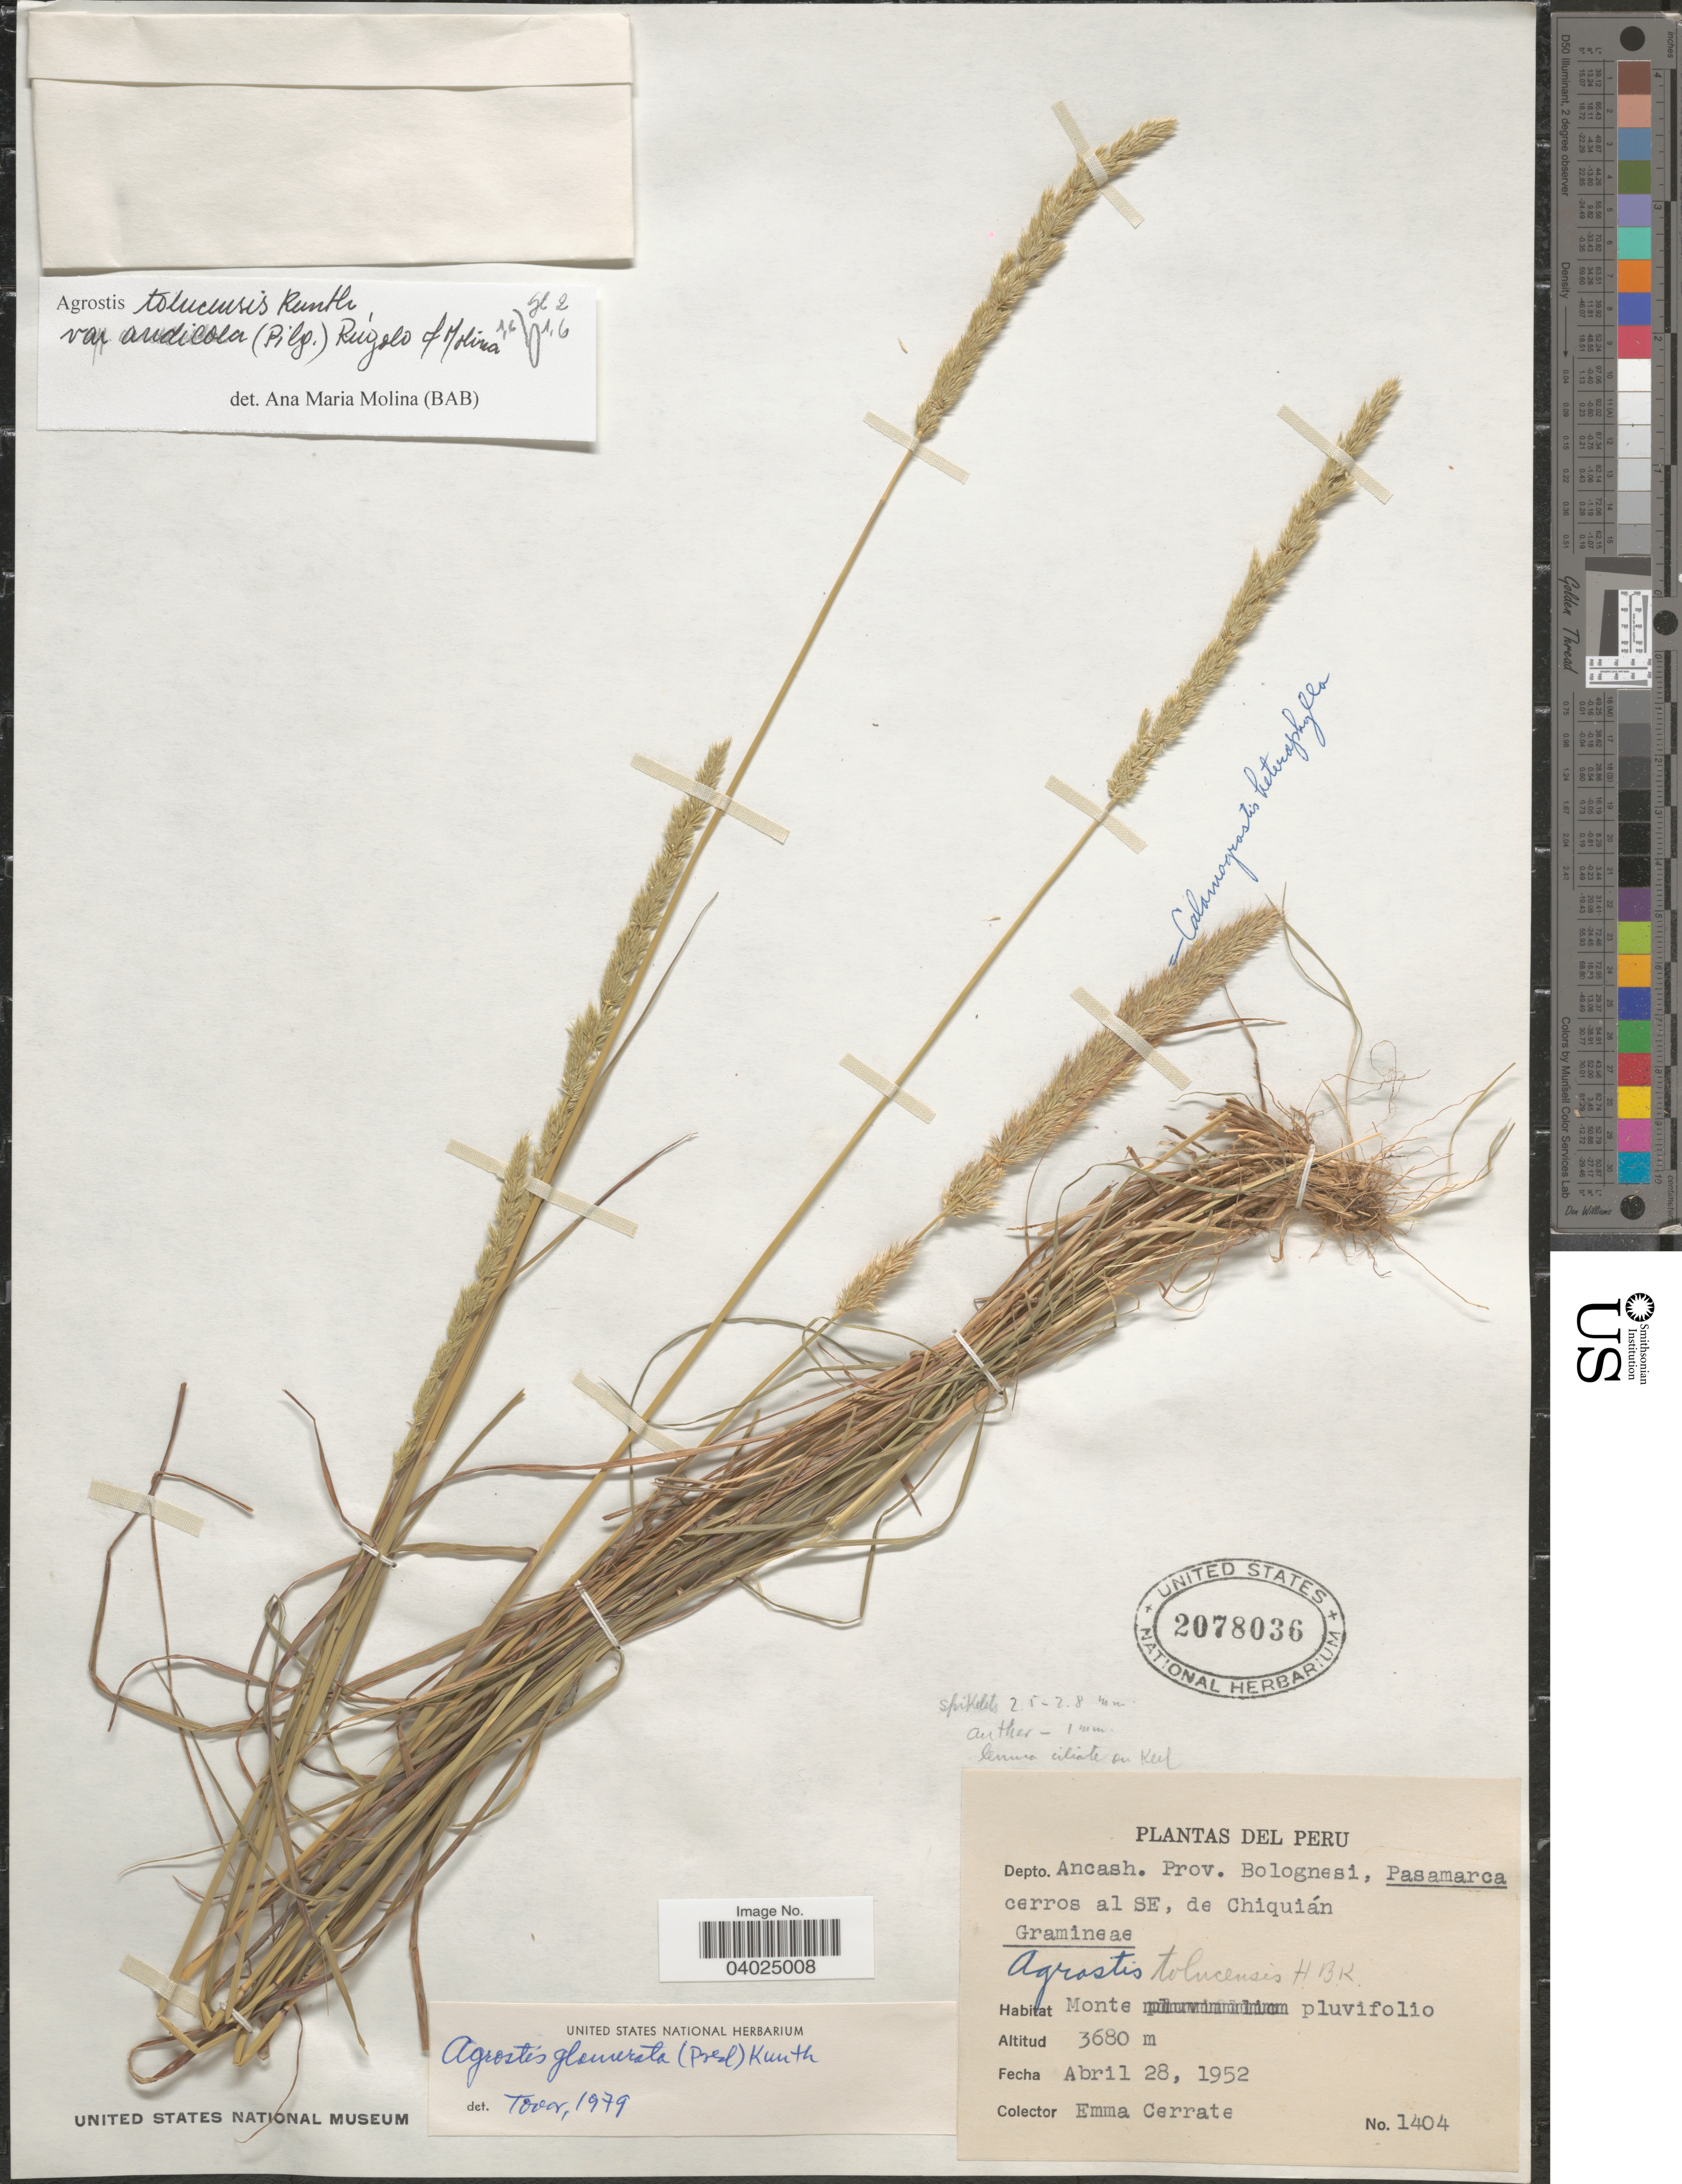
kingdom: Plantae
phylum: Tracheophyta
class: Liliopsida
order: Poales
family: Poaceae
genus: Agrostis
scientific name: Agrostis tolucensis var. andicola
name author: (Pilg.) Rúgolo & A.M. Molina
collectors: E. Cerrate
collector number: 1404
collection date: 1952-04-28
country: Peru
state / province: Ancash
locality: Depto. Ancash. Prov. Bolognesi, Pasamarca cerros al SE, de Chiquián.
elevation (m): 3680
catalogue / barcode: US 2078036